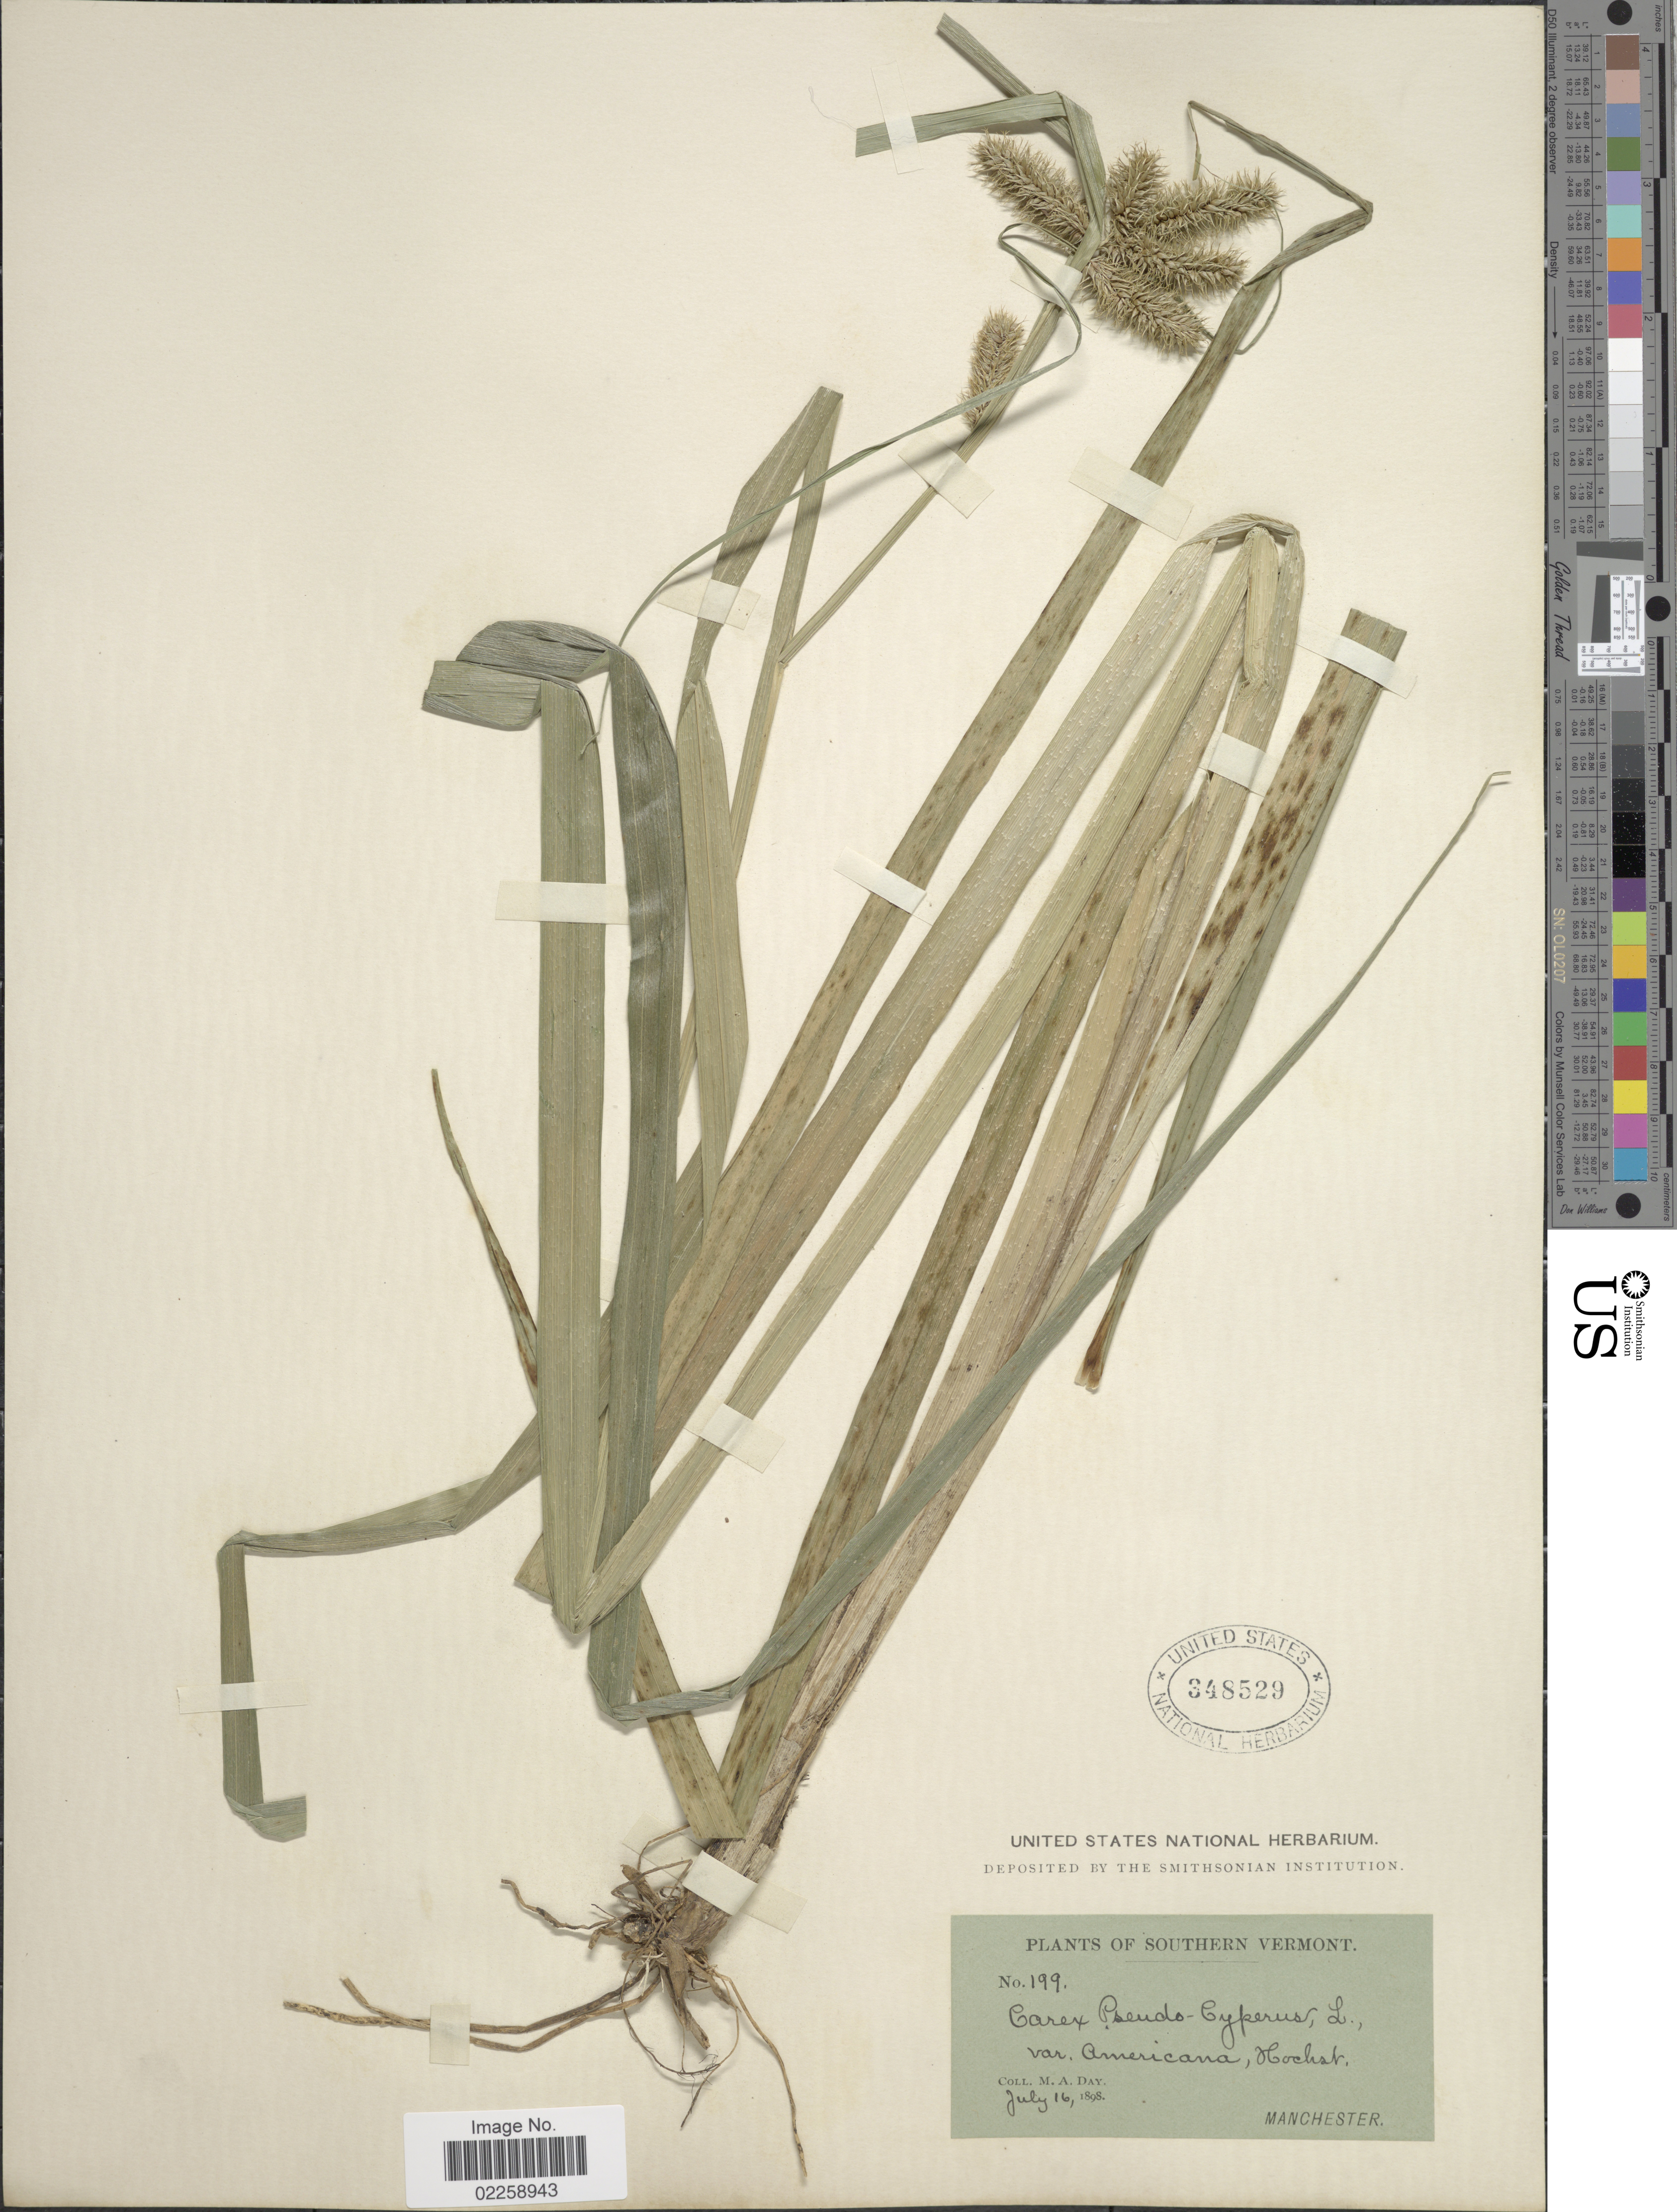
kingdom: Plantae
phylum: Tracheophyta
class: Liliopsida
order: Poales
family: Cyperaceae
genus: Carex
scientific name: Carex comosa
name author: Boott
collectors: M. Day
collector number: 199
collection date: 1898-07-16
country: United States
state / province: Vermont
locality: Southern Vermont, Manchester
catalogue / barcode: US 348529